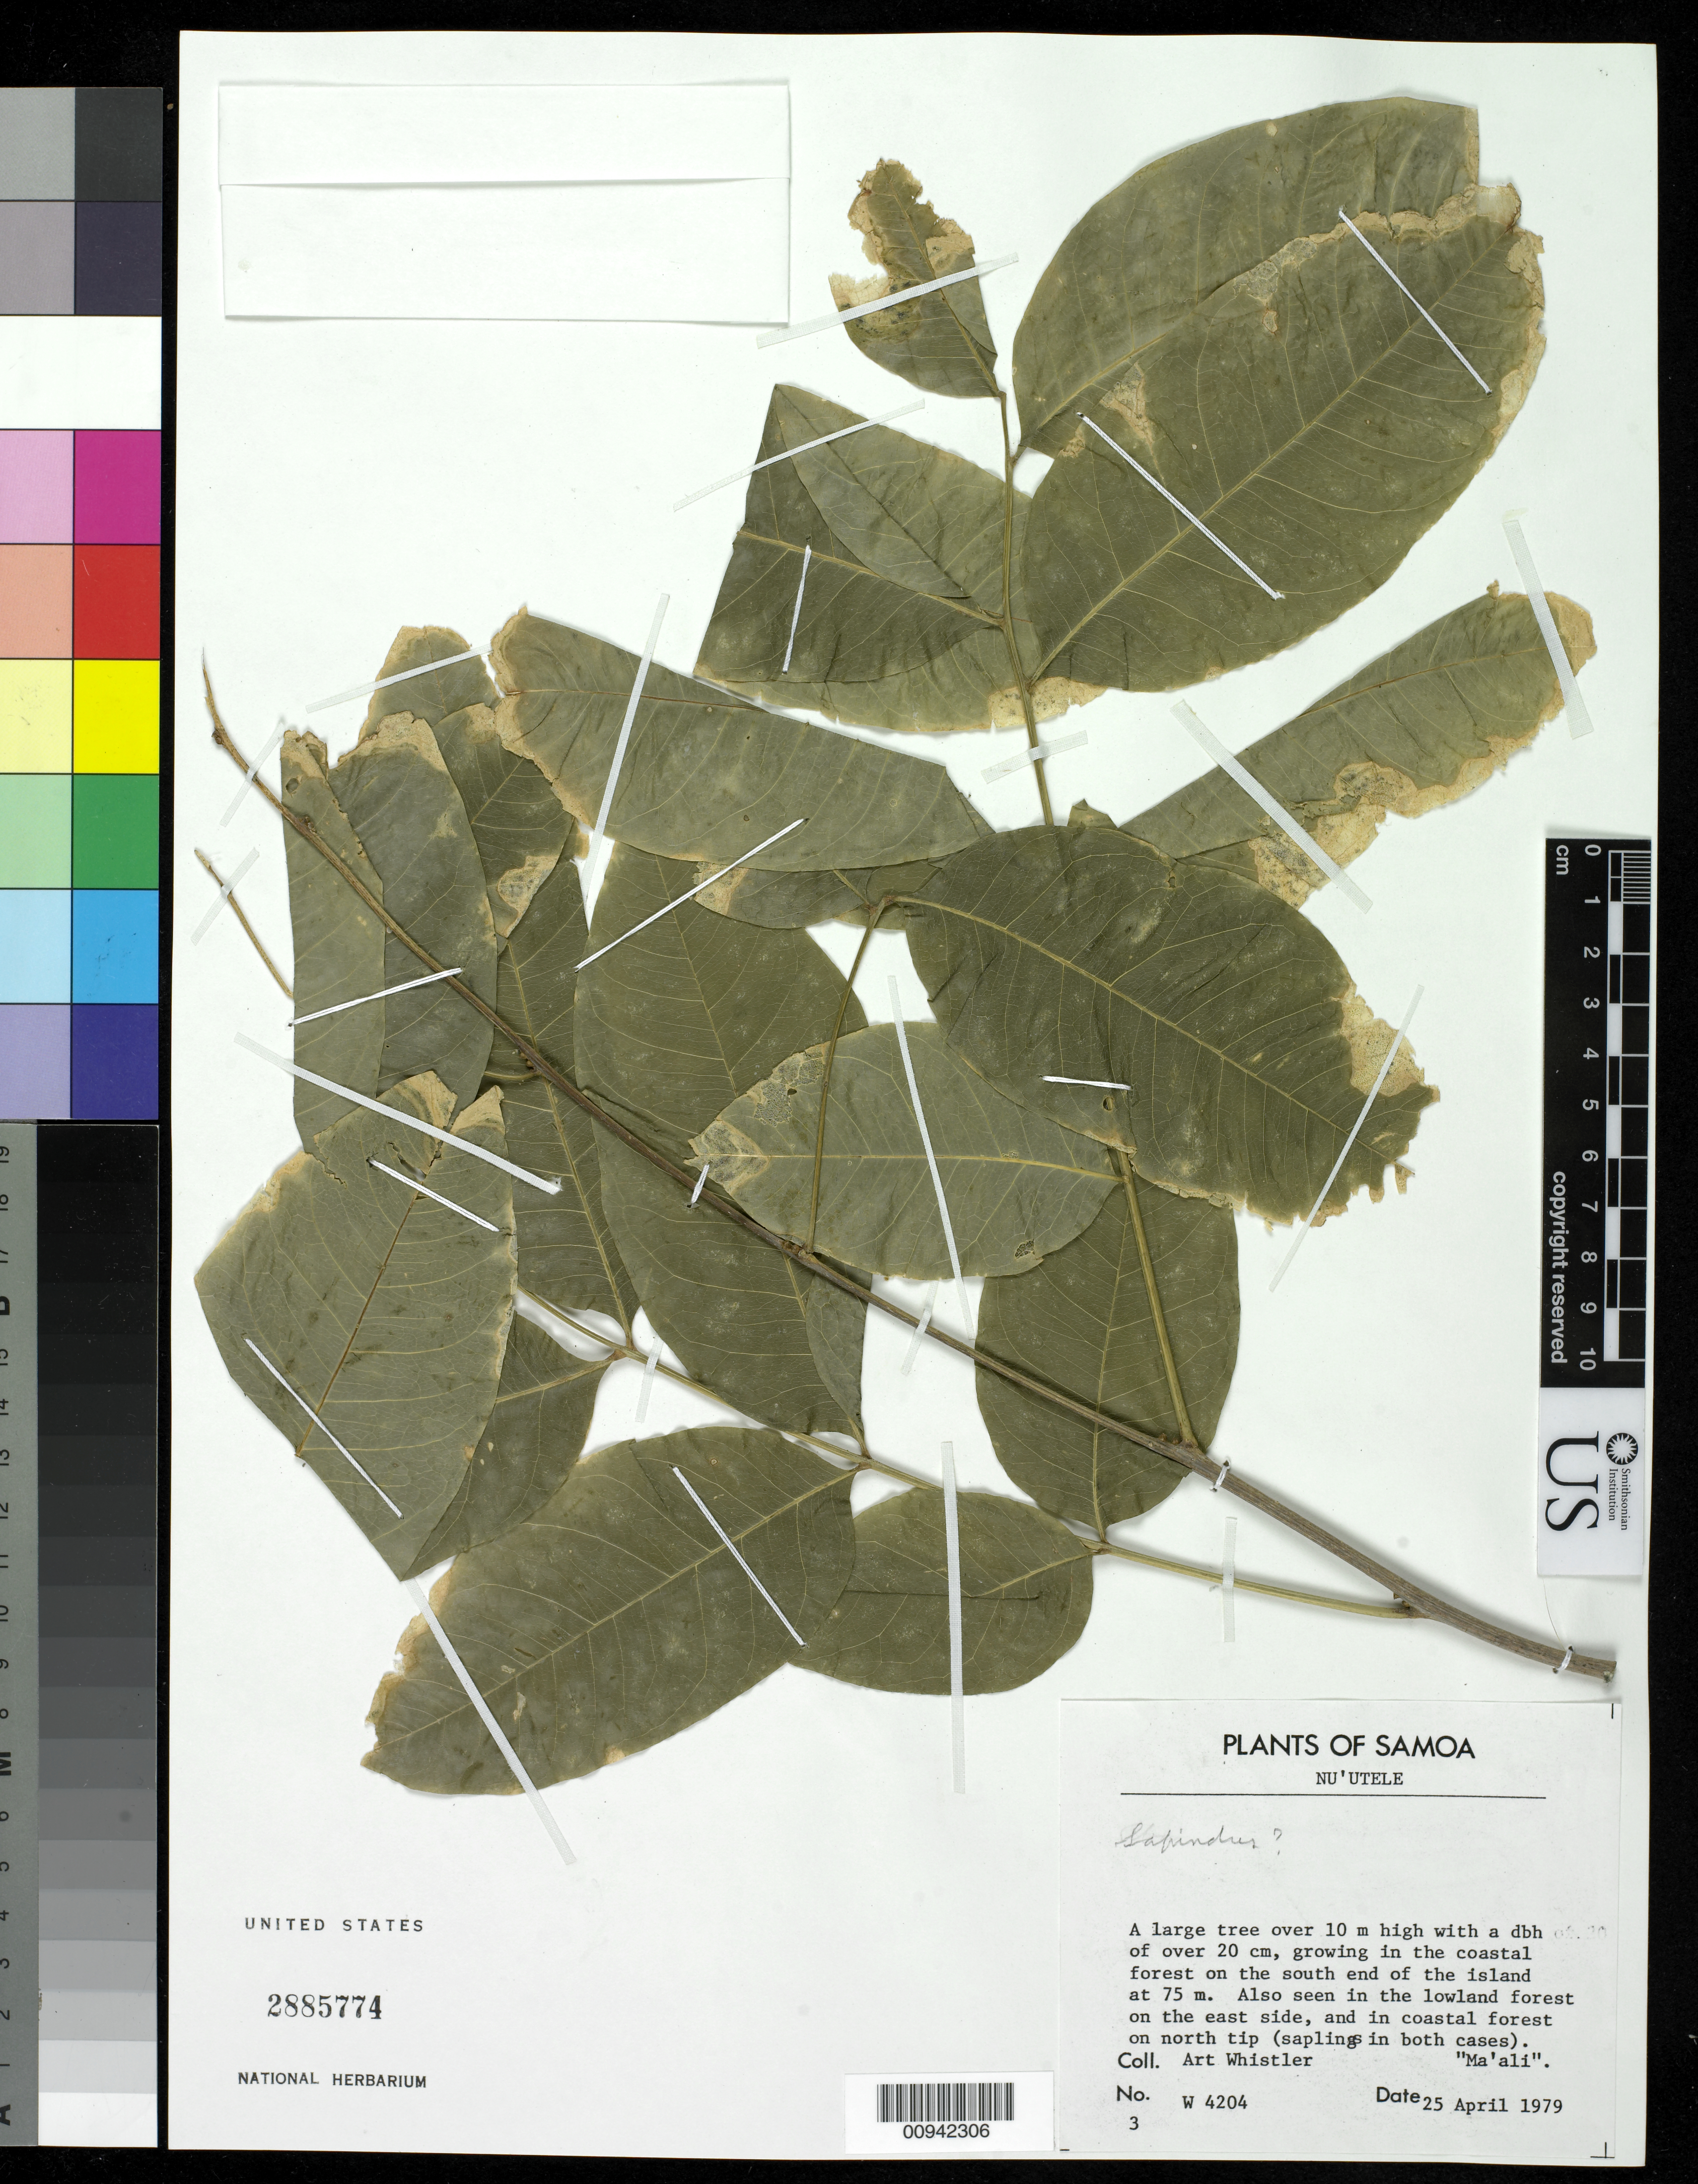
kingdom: Plantae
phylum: Tracheophyta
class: Magnoliopsida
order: Sapindales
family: Sapindaceae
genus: Sapindus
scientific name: Sapindus sp.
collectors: A. Whistler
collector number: W 4204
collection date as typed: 25 Apr 1979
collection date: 1979-04-25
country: Samoa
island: Nu'utele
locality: Growing in coastal forest on S end of island. Also seen in lowland forest on E side and in coastal forest on N tip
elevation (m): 75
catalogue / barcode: US 2885774